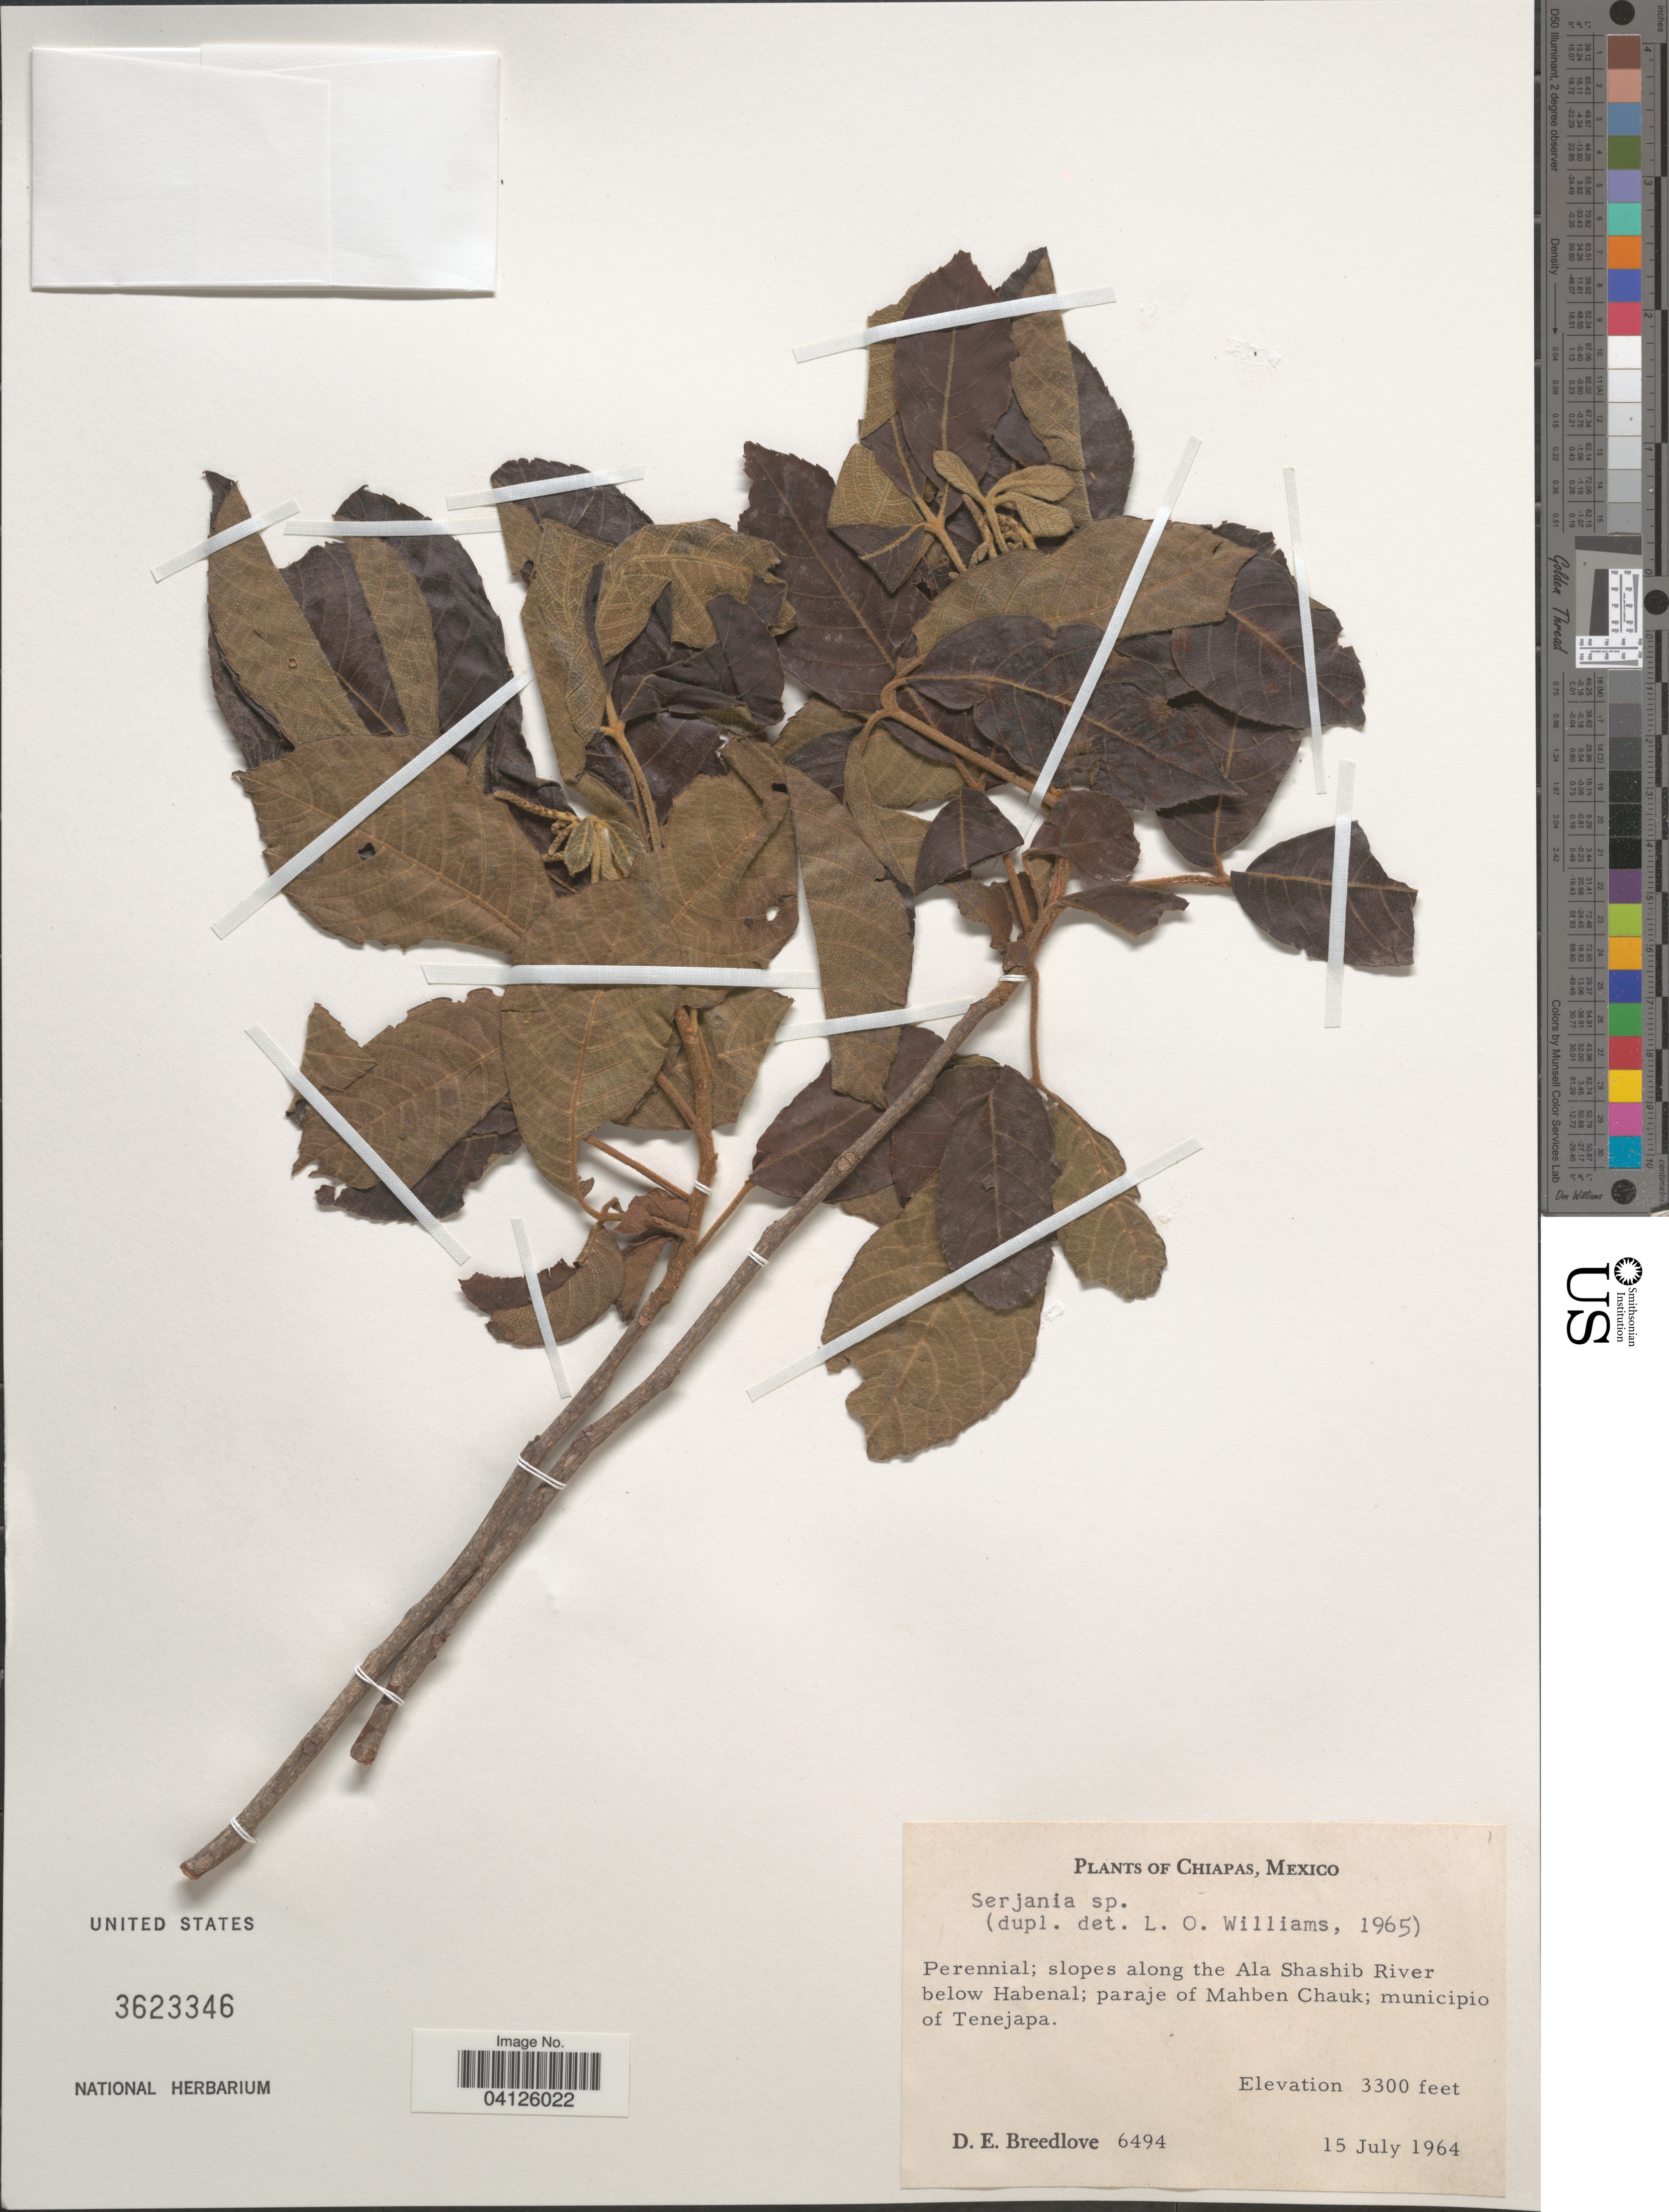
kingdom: Plantae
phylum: Tracheophyta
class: Magnoliopsida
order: Sapindales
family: Sapindaceae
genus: Allophylus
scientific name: Allophylus cominia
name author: (L.) Sw.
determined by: Acevedo-Rodriguez, P., (US), Smithsonian Institution - National Museum of Natural History (UNITED STATES)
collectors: D. E. Breedlove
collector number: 6949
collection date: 1964-07-15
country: Mexico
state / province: Chiapas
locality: Slopes along the Ala Shashib River below Habenal; paraje of Mahben Chauk; municipio of Tenejapa.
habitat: Slopes along river.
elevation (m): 1006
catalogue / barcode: US 3623346